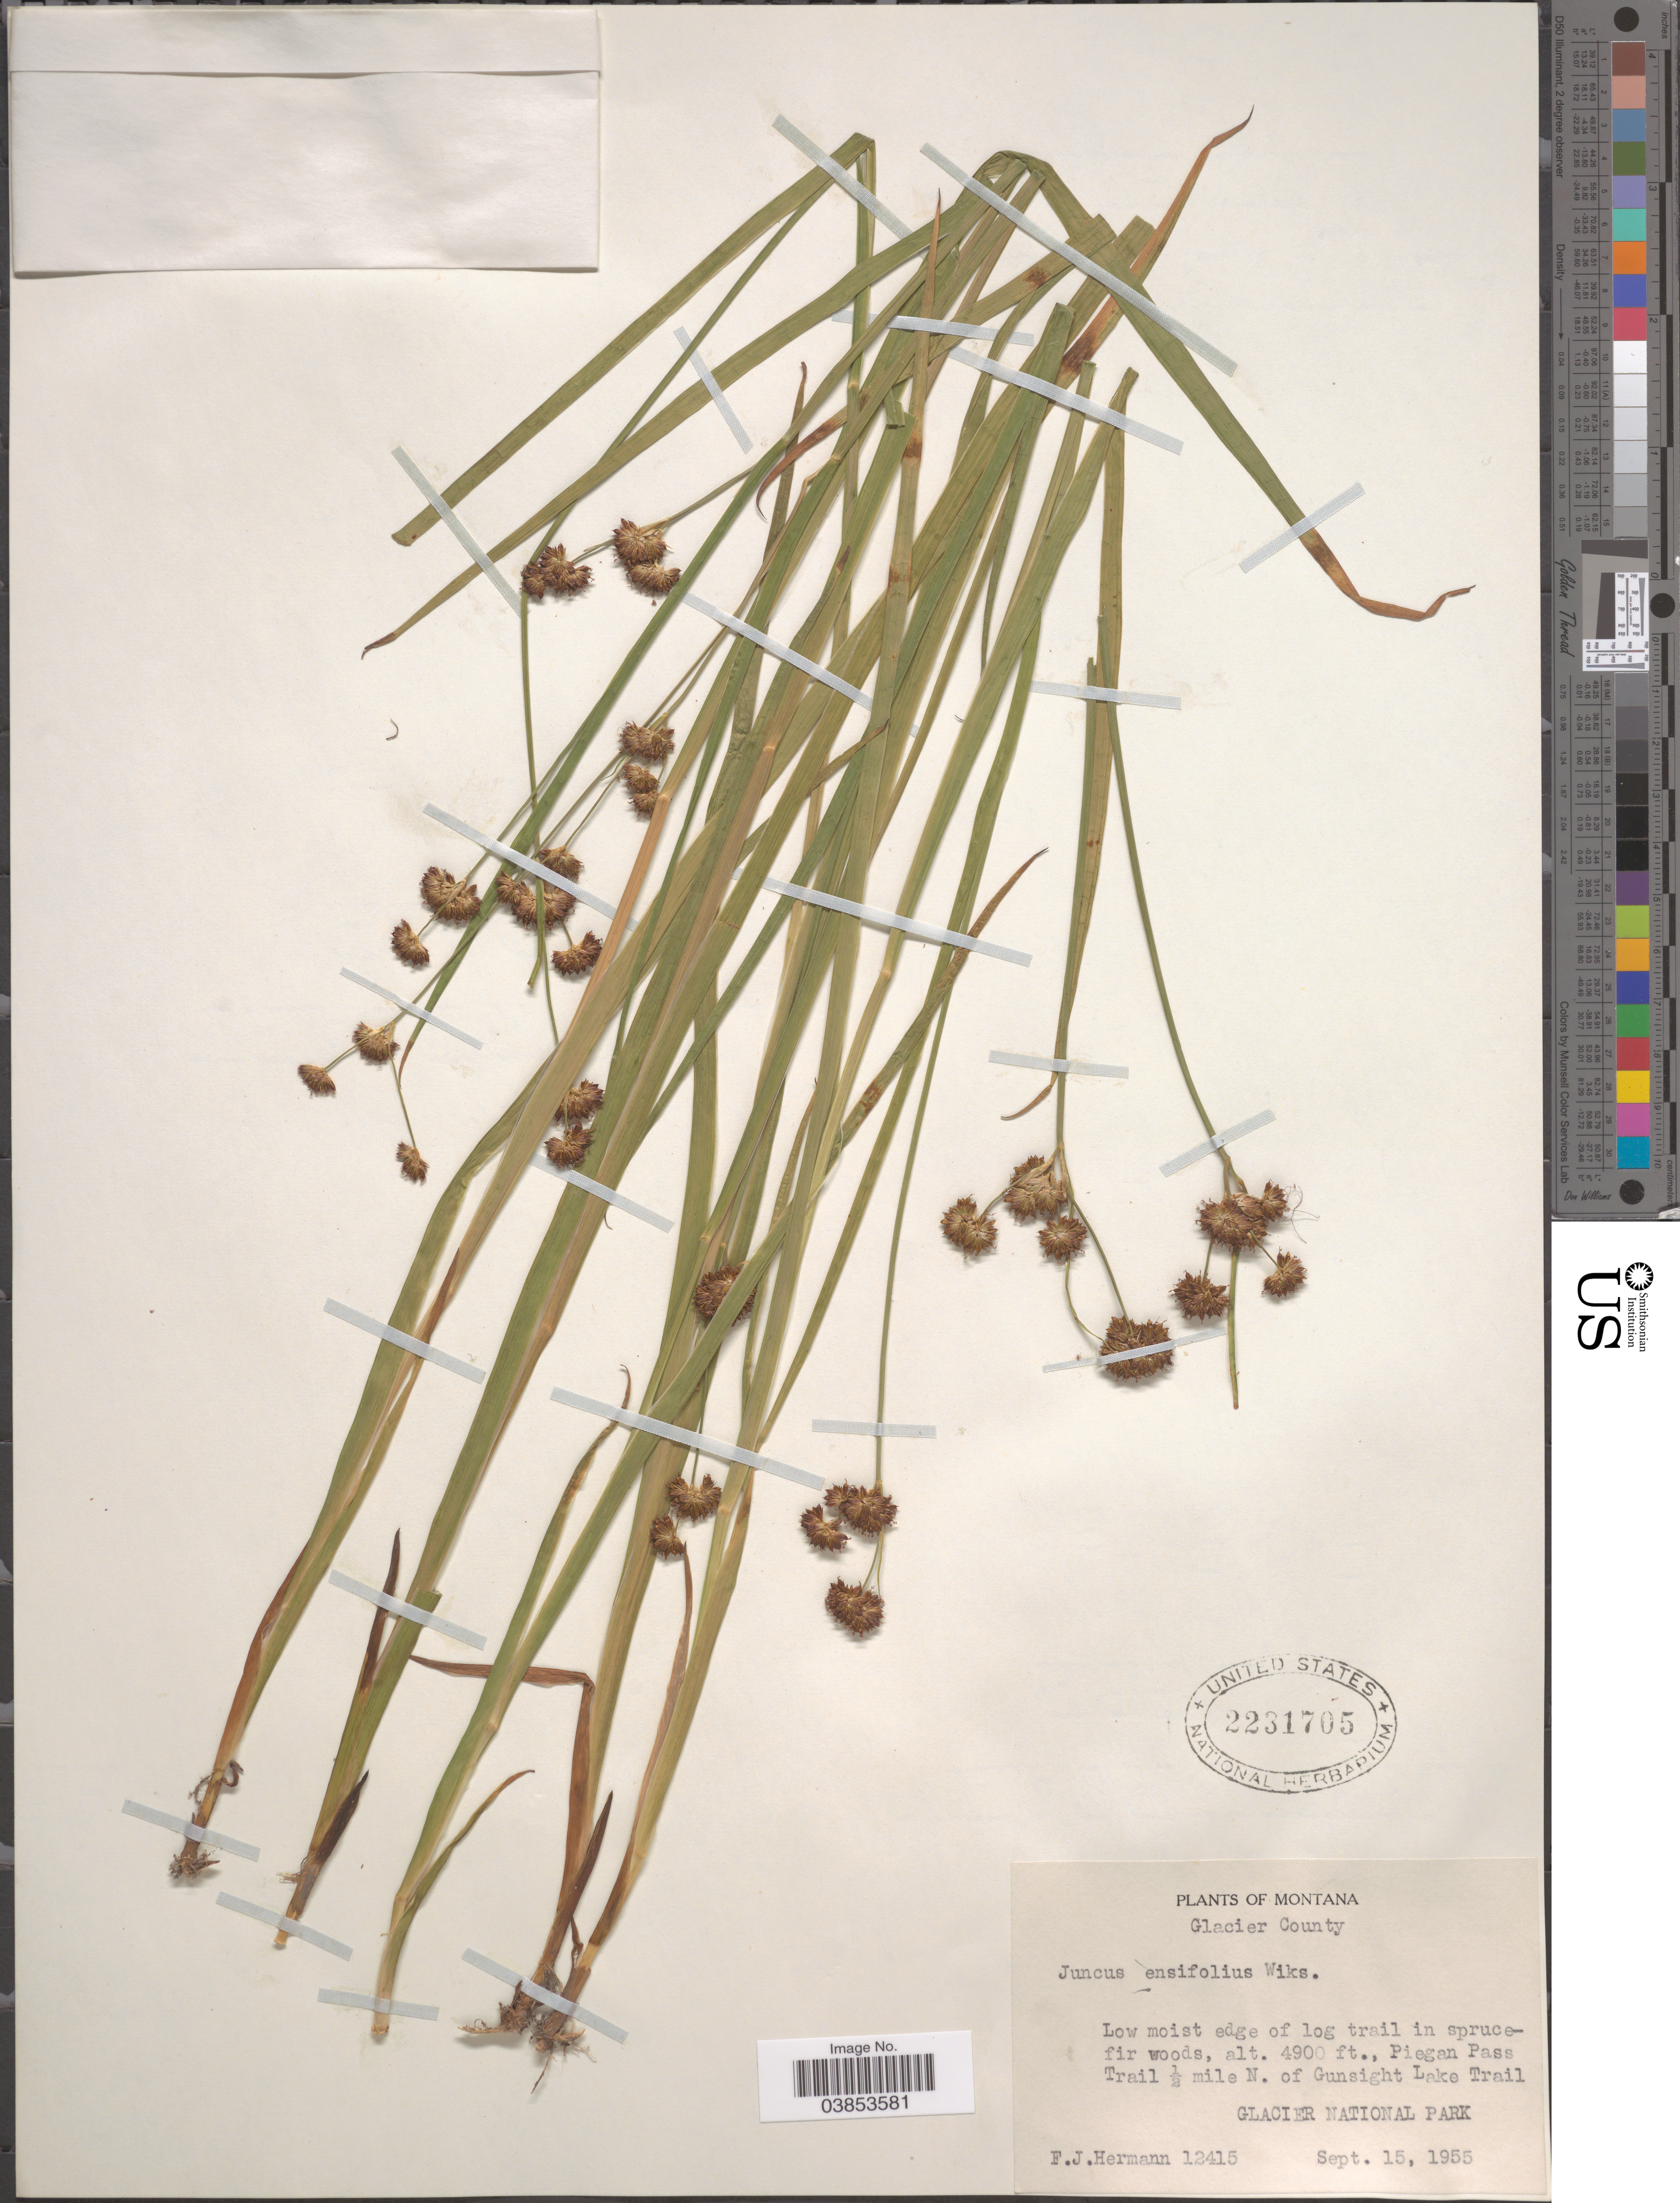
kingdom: Plantae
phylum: Tracheophyta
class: Liliopsida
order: Poales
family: Juncaceae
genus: Juncus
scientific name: Juncus ensifolius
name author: Wikstr.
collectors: F. J. Hermann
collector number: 12415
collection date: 1955-09-15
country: United States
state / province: Montana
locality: Glacier County. Piegan Pass Trail ½ mile N. of Gunsight Lake Trail. Glacier National Park.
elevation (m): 1494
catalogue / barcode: US 2231705